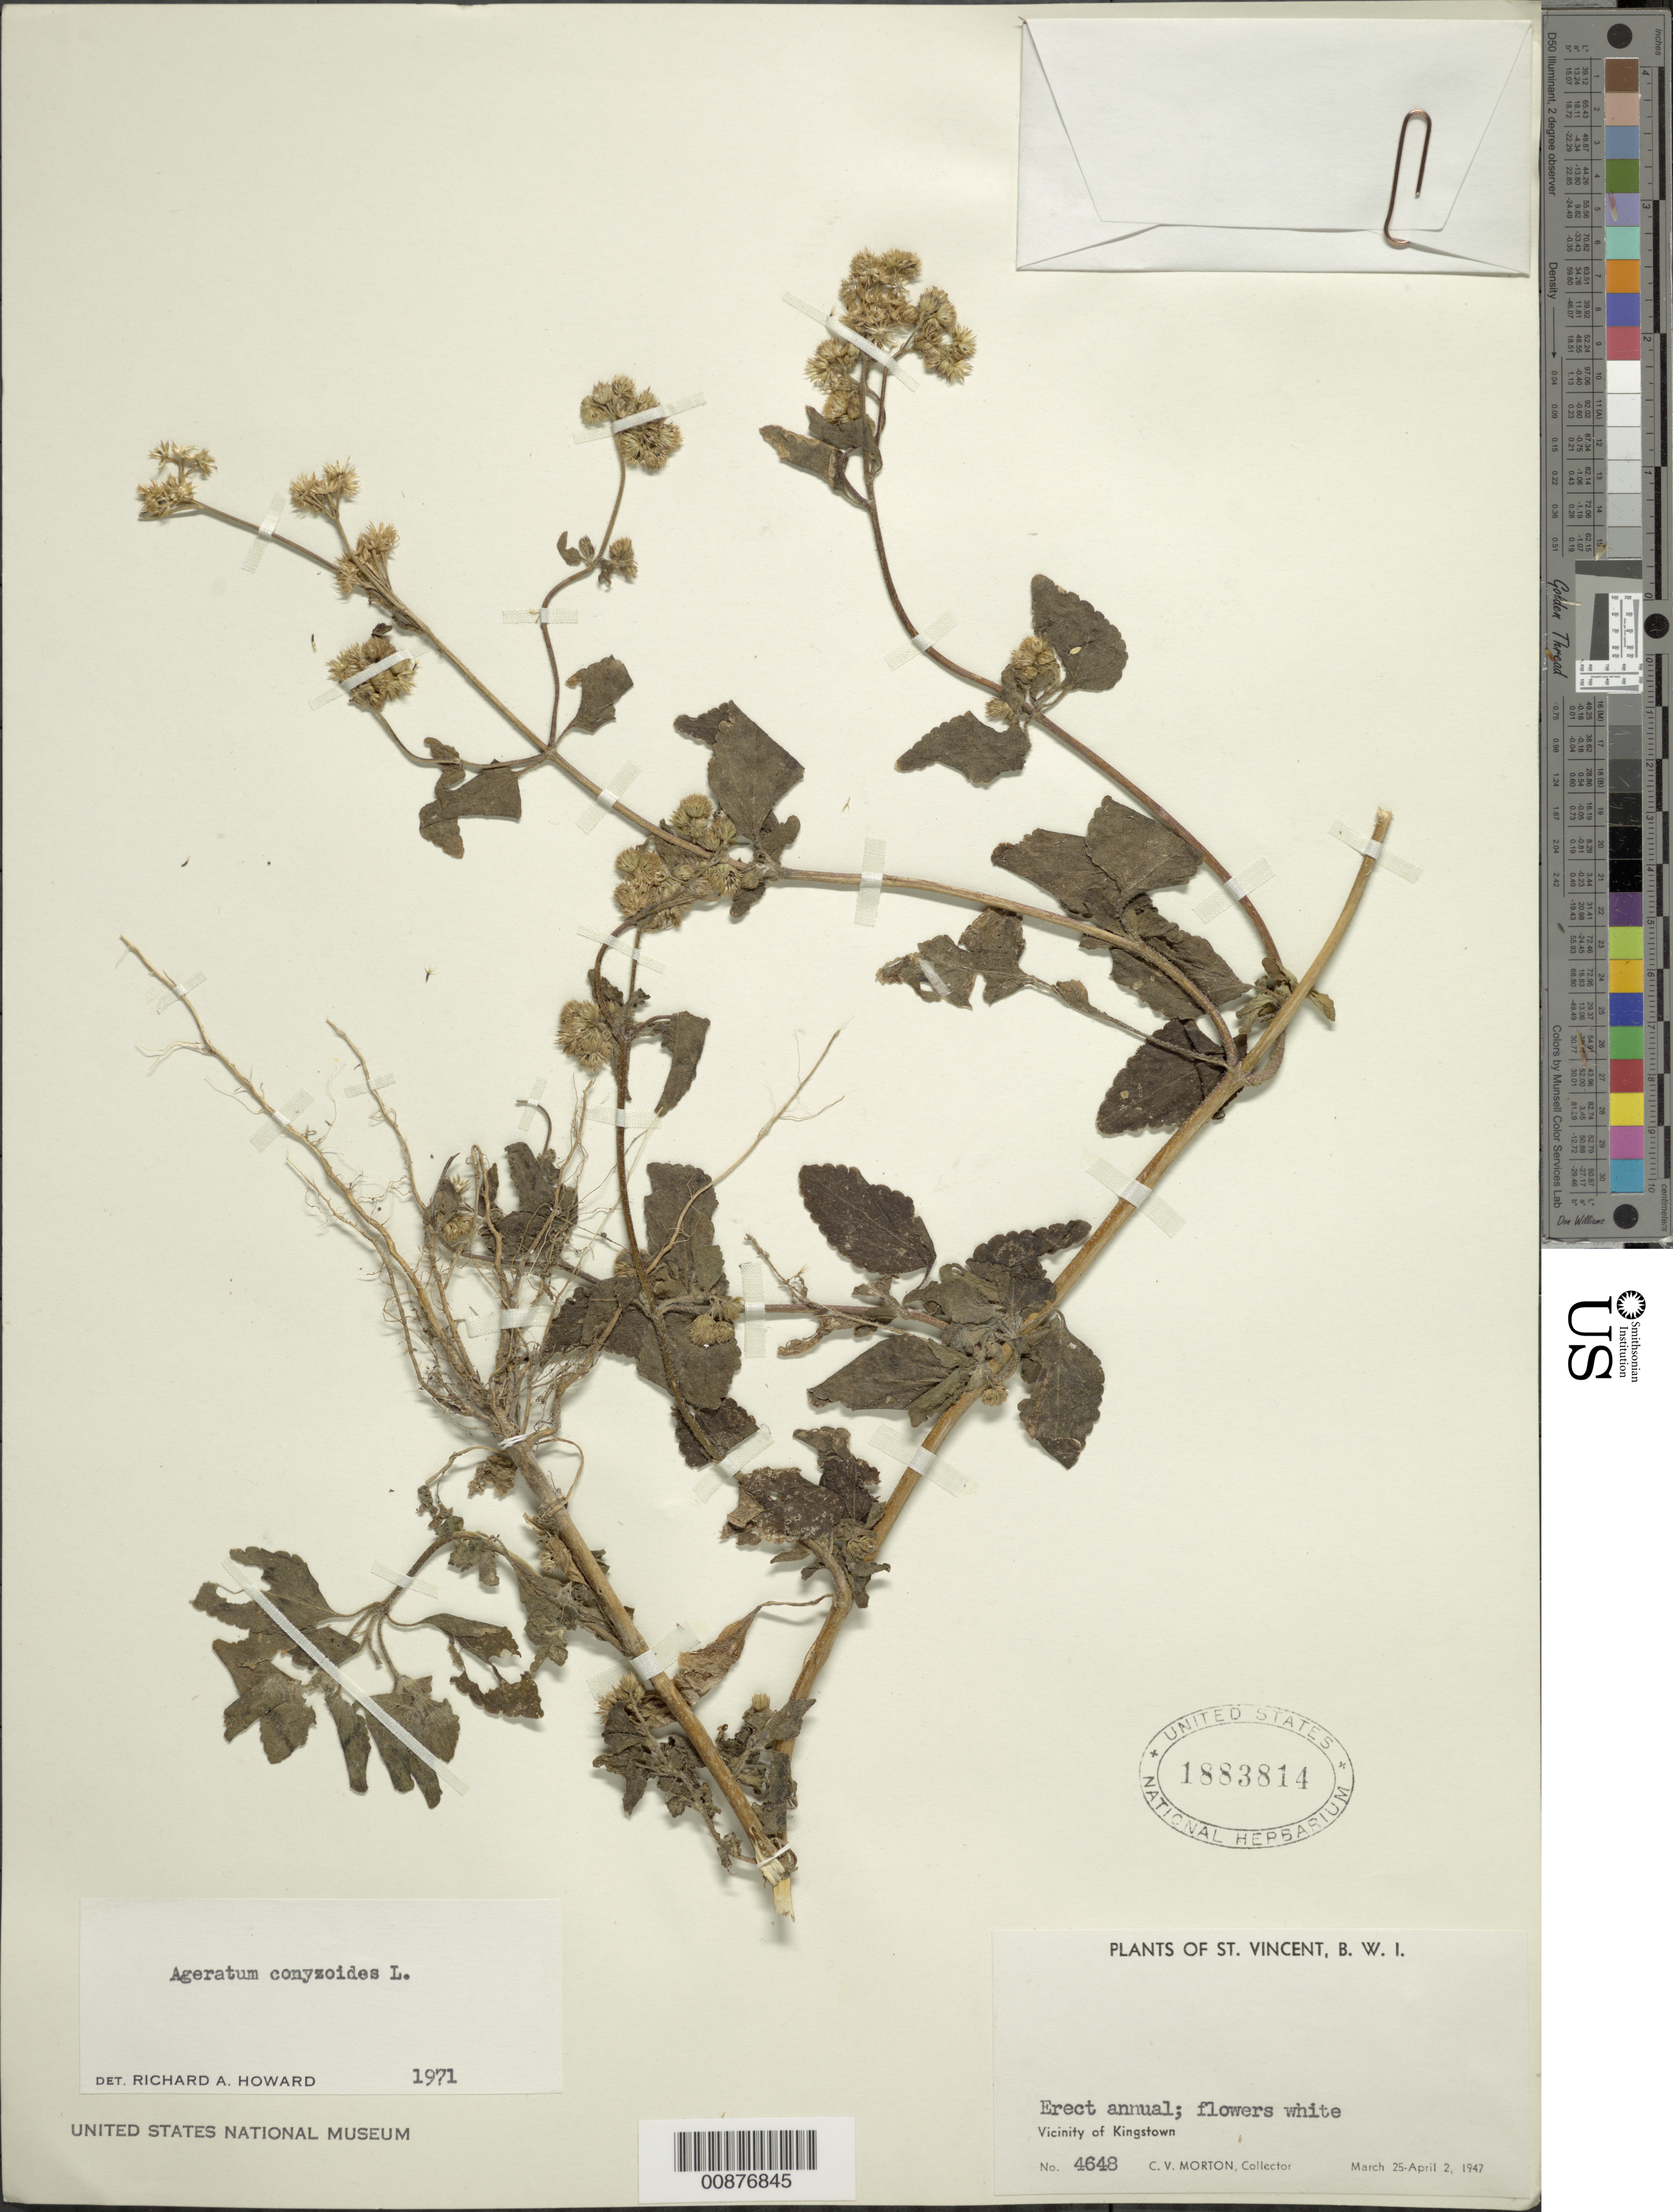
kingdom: Plantae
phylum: Tracheophyta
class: Magnoliopsida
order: Asterales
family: Asteraceae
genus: Ageratum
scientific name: Ageratum conyzoides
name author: L.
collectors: C. V. Morton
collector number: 4648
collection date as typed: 25 Mar 1947 to 02 Apr 1947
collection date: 1947-03-25/1947-04-02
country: St. Vincent - Grenadines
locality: Vicinity of Kingstown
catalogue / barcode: US 1883814